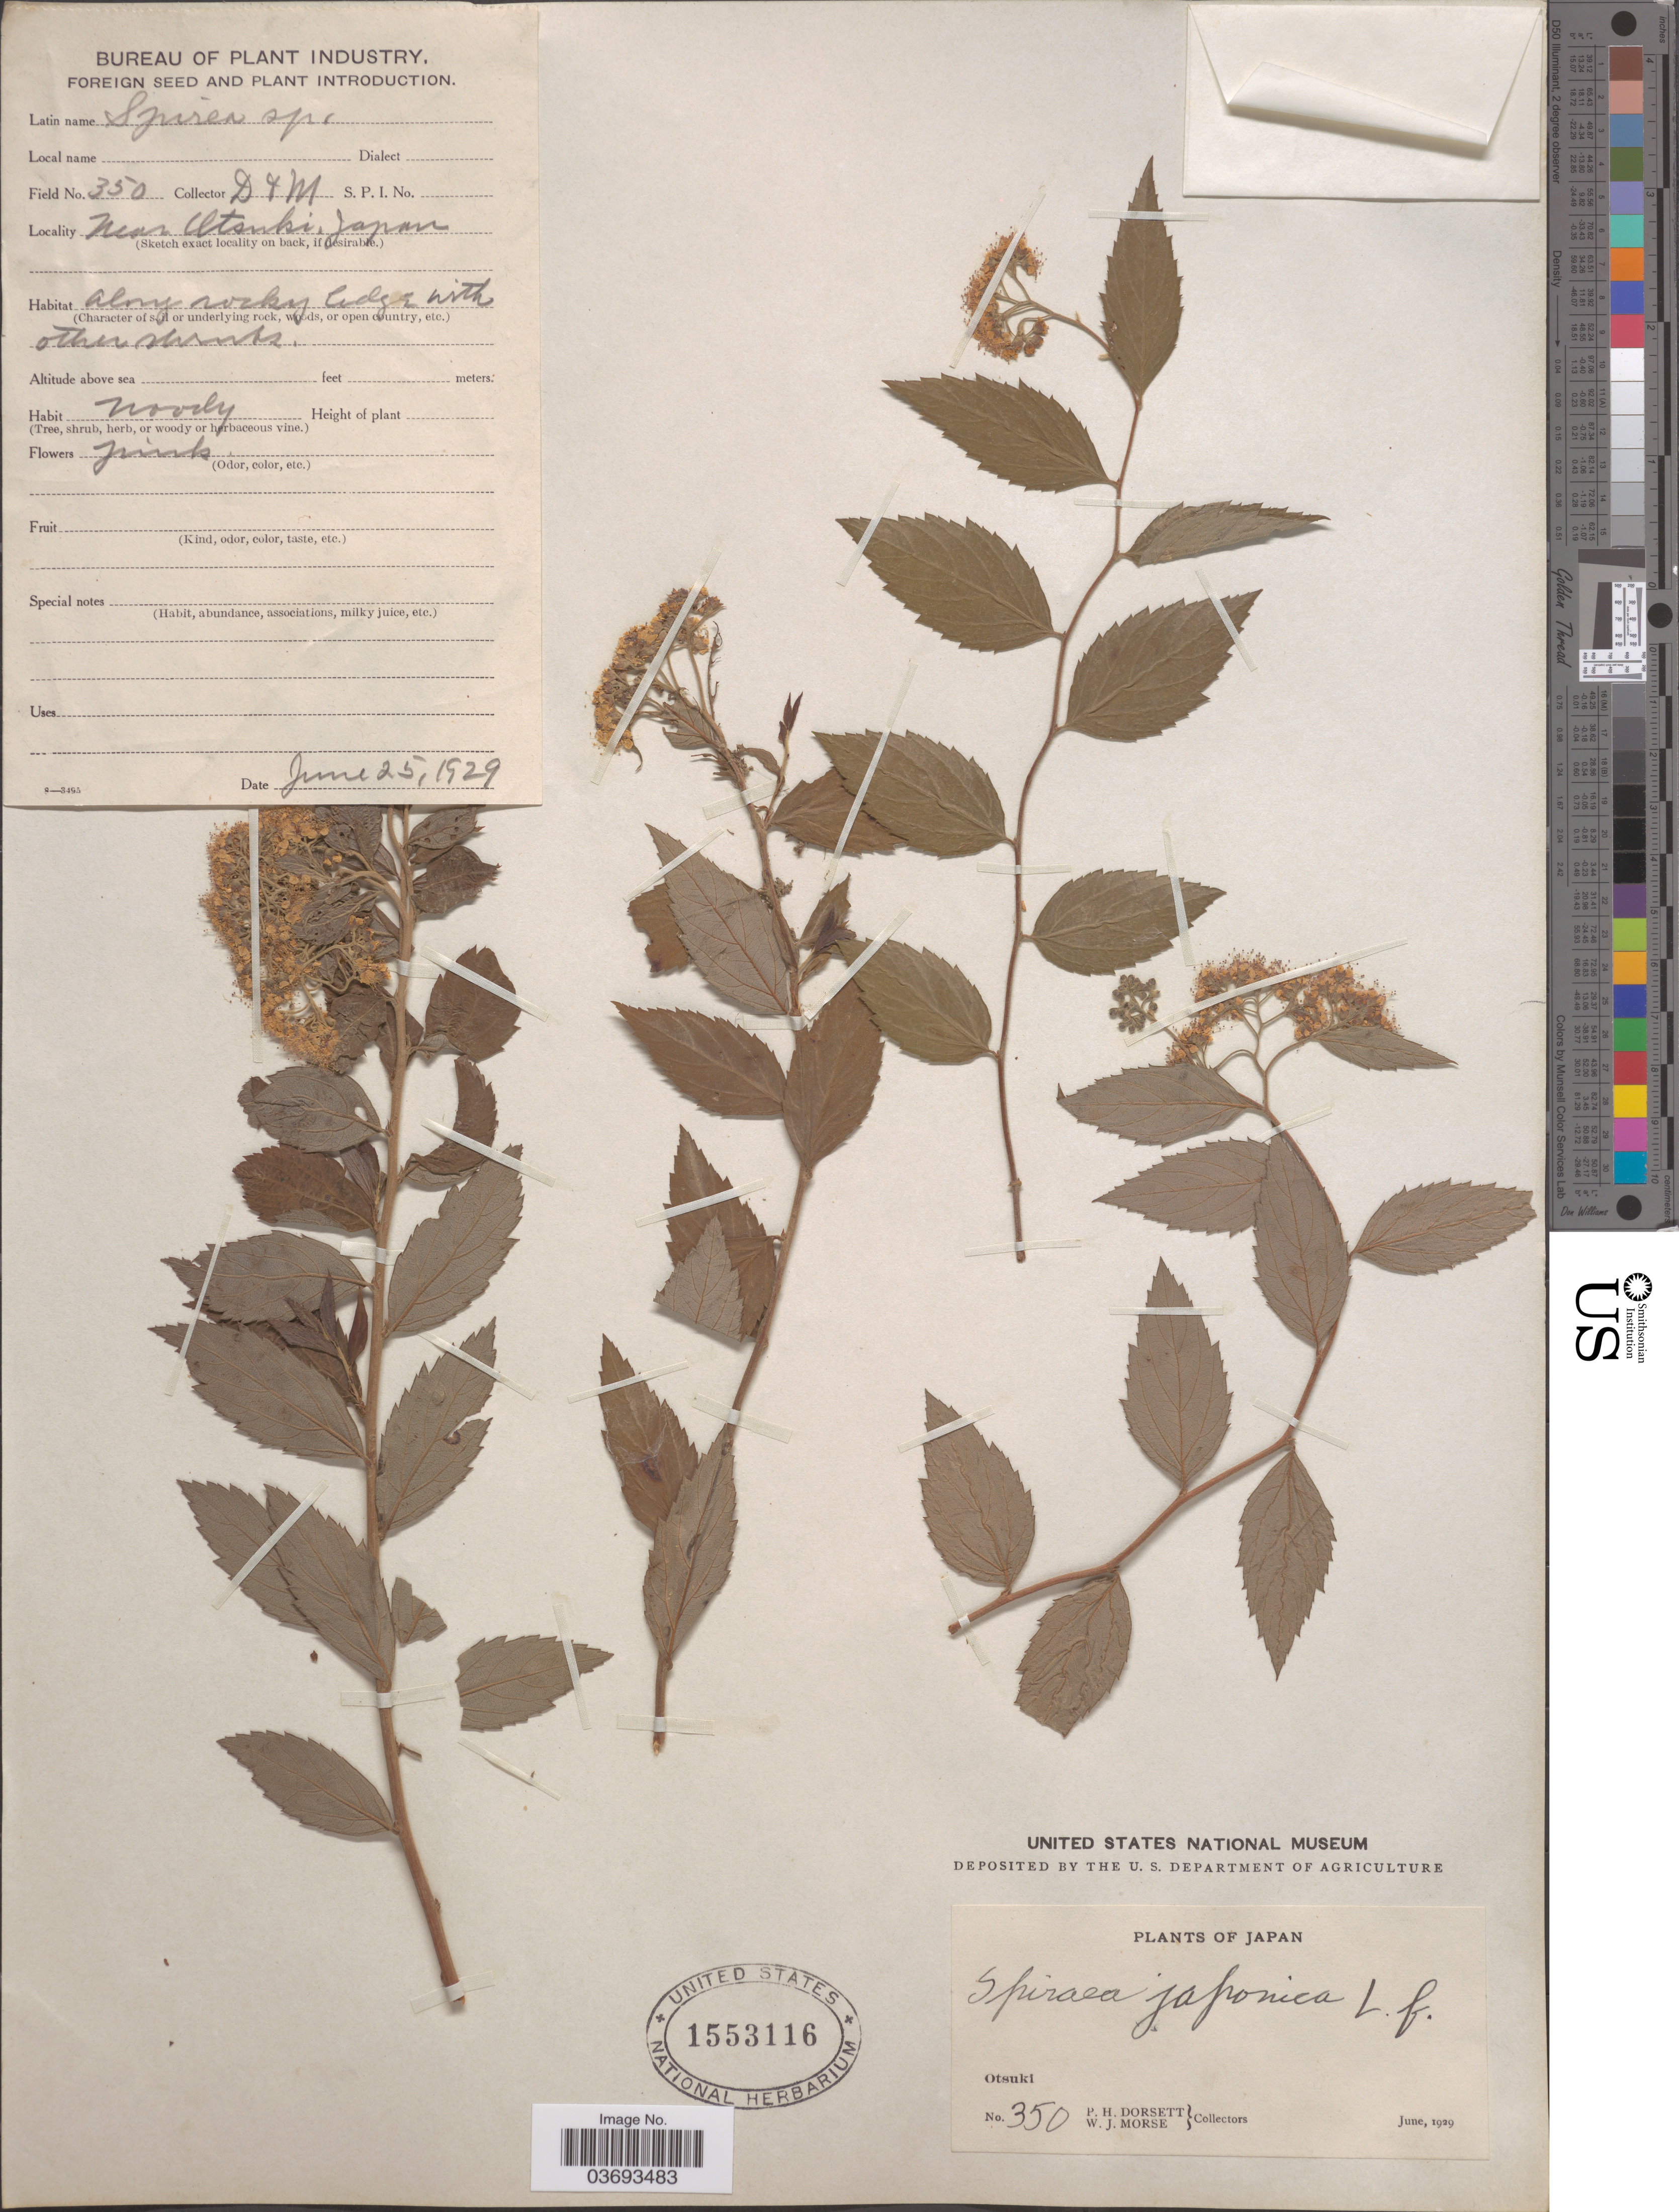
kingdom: Plantae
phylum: Tracheophyta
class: Magnoliopsida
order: Rosales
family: Rosaceae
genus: Spiraea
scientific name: Spiraea japonica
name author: L. f.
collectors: P. H. Dorsett & W. J. Morse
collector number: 350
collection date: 1929-06-25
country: Japan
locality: Near Otsuki.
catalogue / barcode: US 1553116